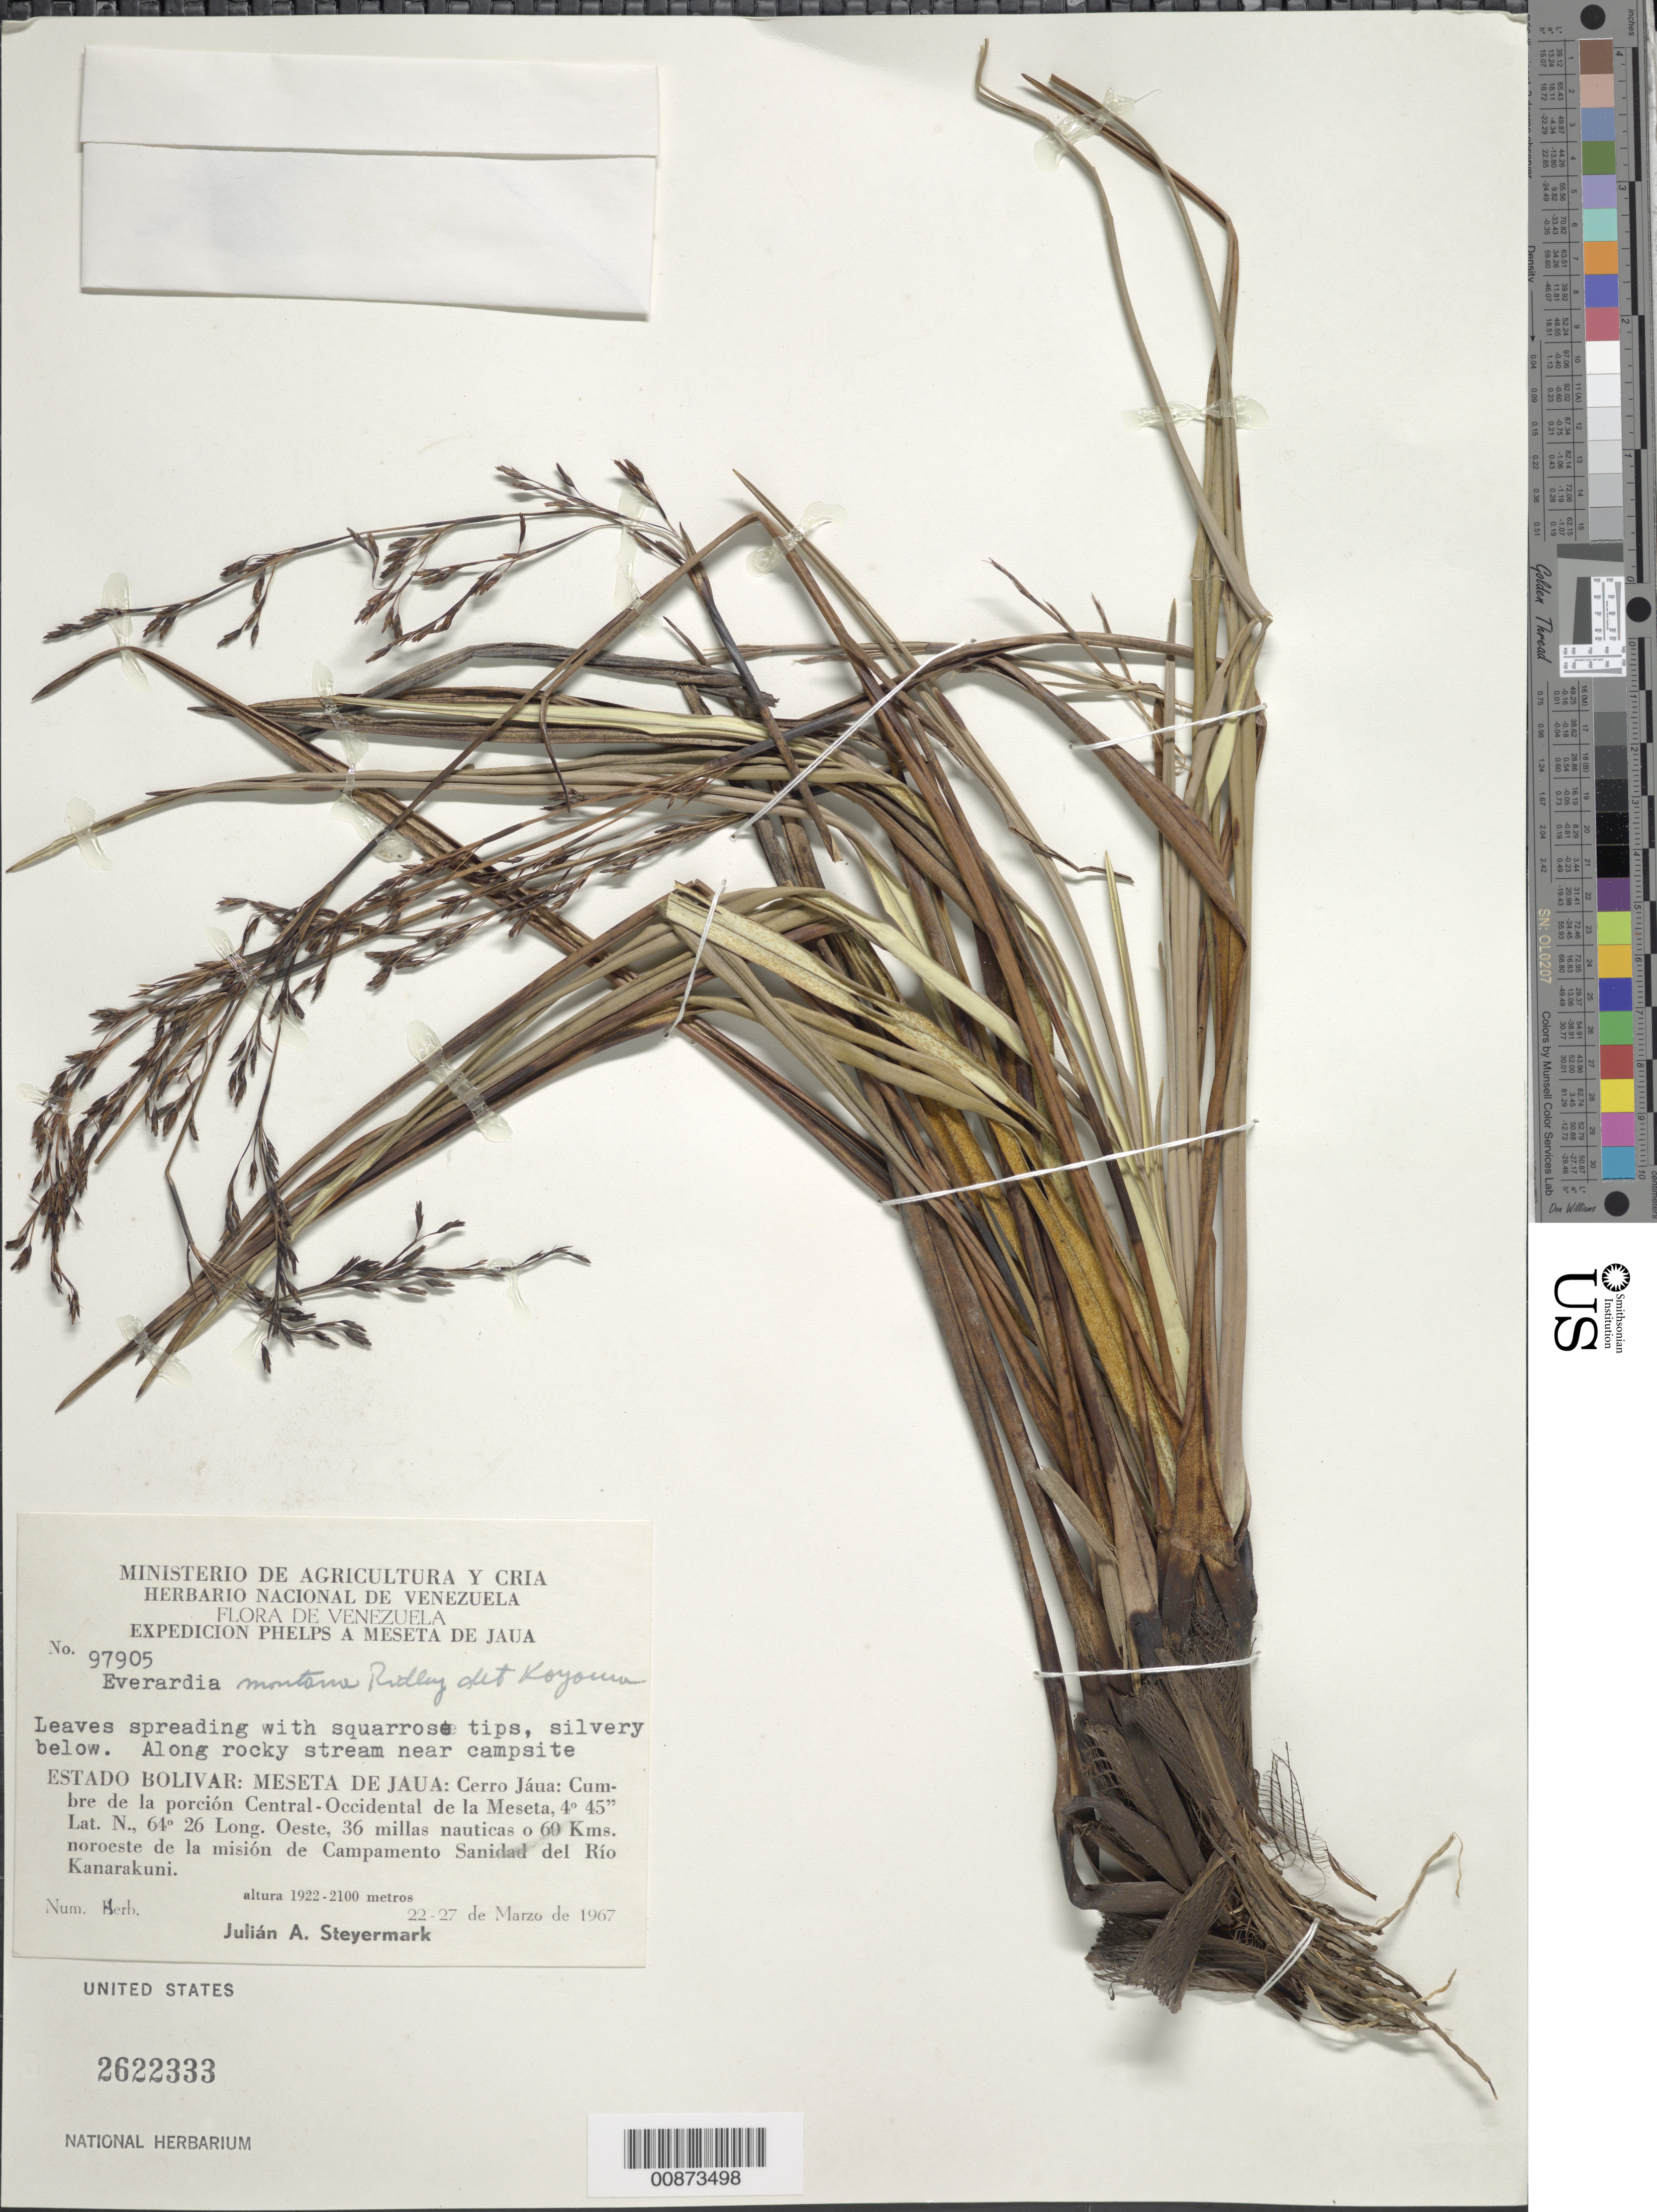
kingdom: Plantae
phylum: Tracheophyta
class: Liliopsida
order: Poales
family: Cyperaceae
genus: Cephalocarpus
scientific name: Cephalocarpus montanus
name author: (Ridley) S.M. Costa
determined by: Strong, Mark T., (BOT), Smithsonian Institution - National Museum of Natural History (UNITED STATES)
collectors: J. Steyermark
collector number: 97905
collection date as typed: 22-Mar-67 to 27-Mar-67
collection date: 1967-03-22/1967-03-27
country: Venezuela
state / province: Bolívar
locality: Meseta del Jaua: Cerro Jáua, cumbre de la porcion Central-Occidental de la Meseta, 36 millas nauticas o 60 km NO de la mision de Campamento Sanidad del Río Kanarakuni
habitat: Along rocky stream near campsite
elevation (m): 1922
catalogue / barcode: US 2622333